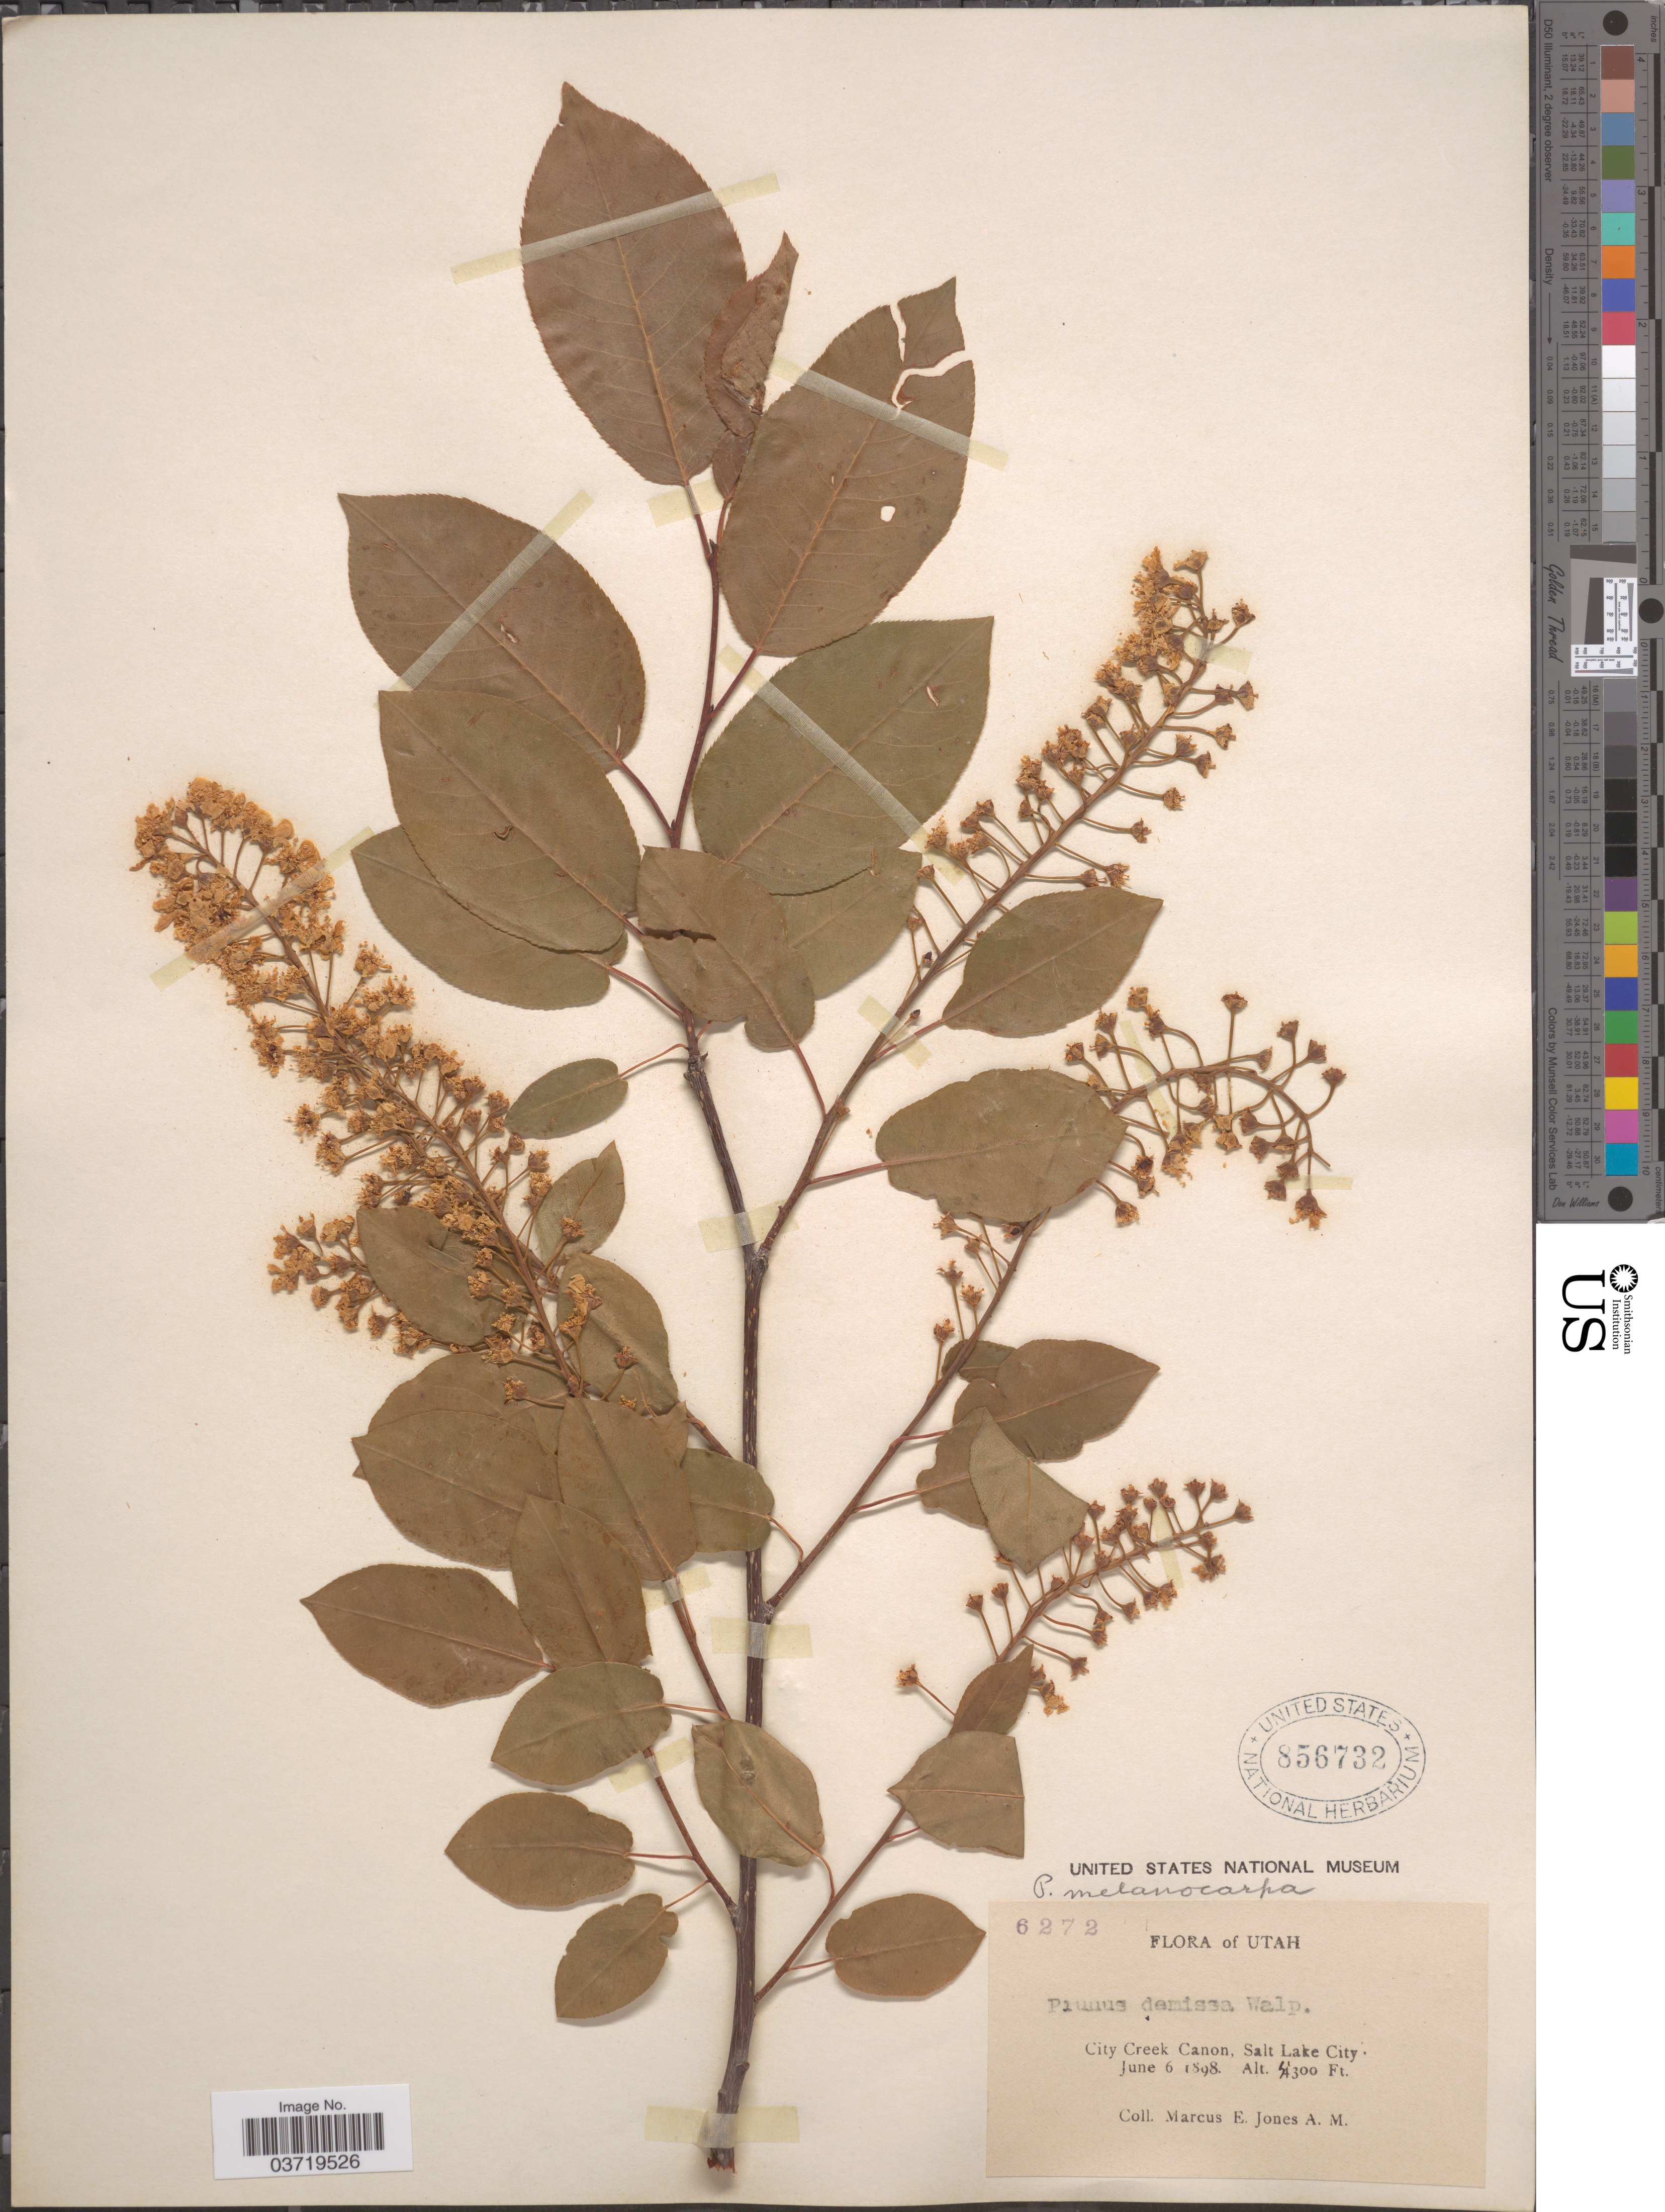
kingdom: Plantae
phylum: Tracheophyta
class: Magnoliopsida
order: Rosales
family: Rosaceae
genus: Prunus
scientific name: Prunus virginiana var. demissa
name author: (Nutt.) Torr.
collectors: M. E. Jones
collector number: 6272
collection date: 1898-06-06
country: United States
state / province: Utah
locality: City Creek Canon, Salt Lake City.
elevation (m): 1615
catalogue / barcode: US 856732